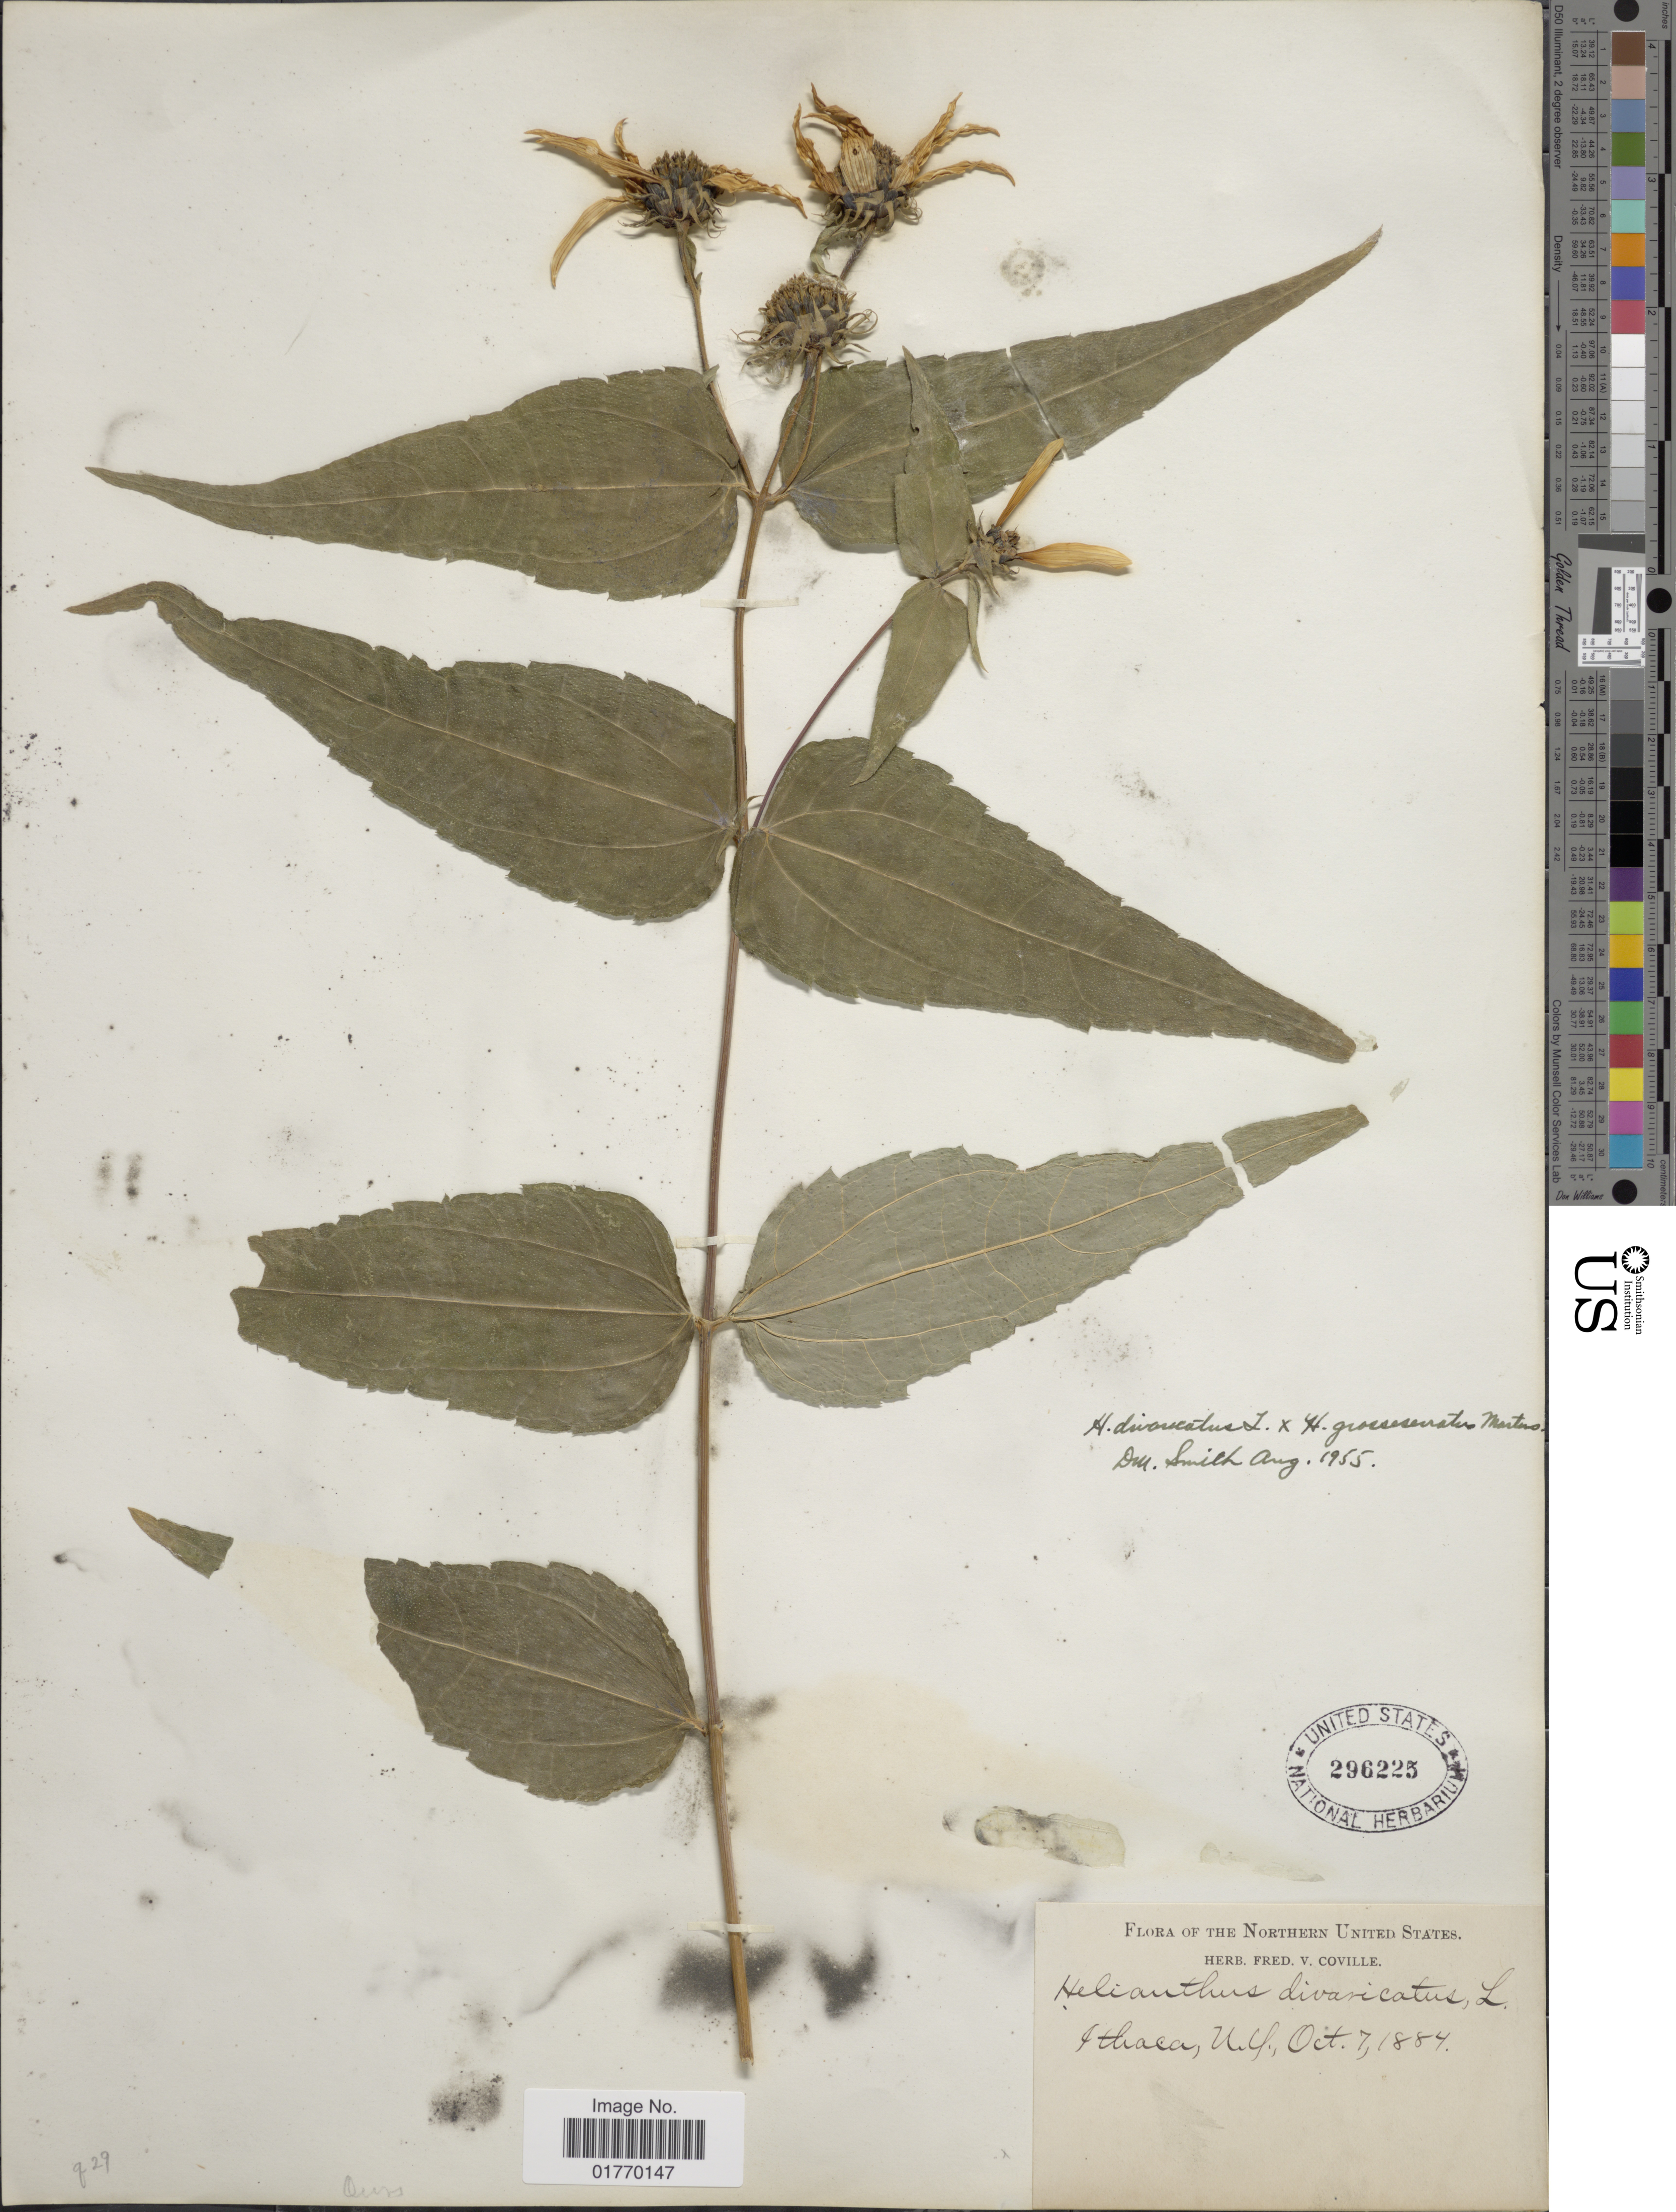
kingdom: Plantae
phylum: Tracheophyta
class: Magnoliopsida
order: Asterales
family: Asteraceae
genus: Helianthus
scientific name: Helianthus divaricatus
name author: L.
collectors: ex herb. F. V. Coville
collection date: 1884-10-07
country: United States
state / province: New York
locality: Ithaca, N. Y.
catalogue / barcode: US 296225